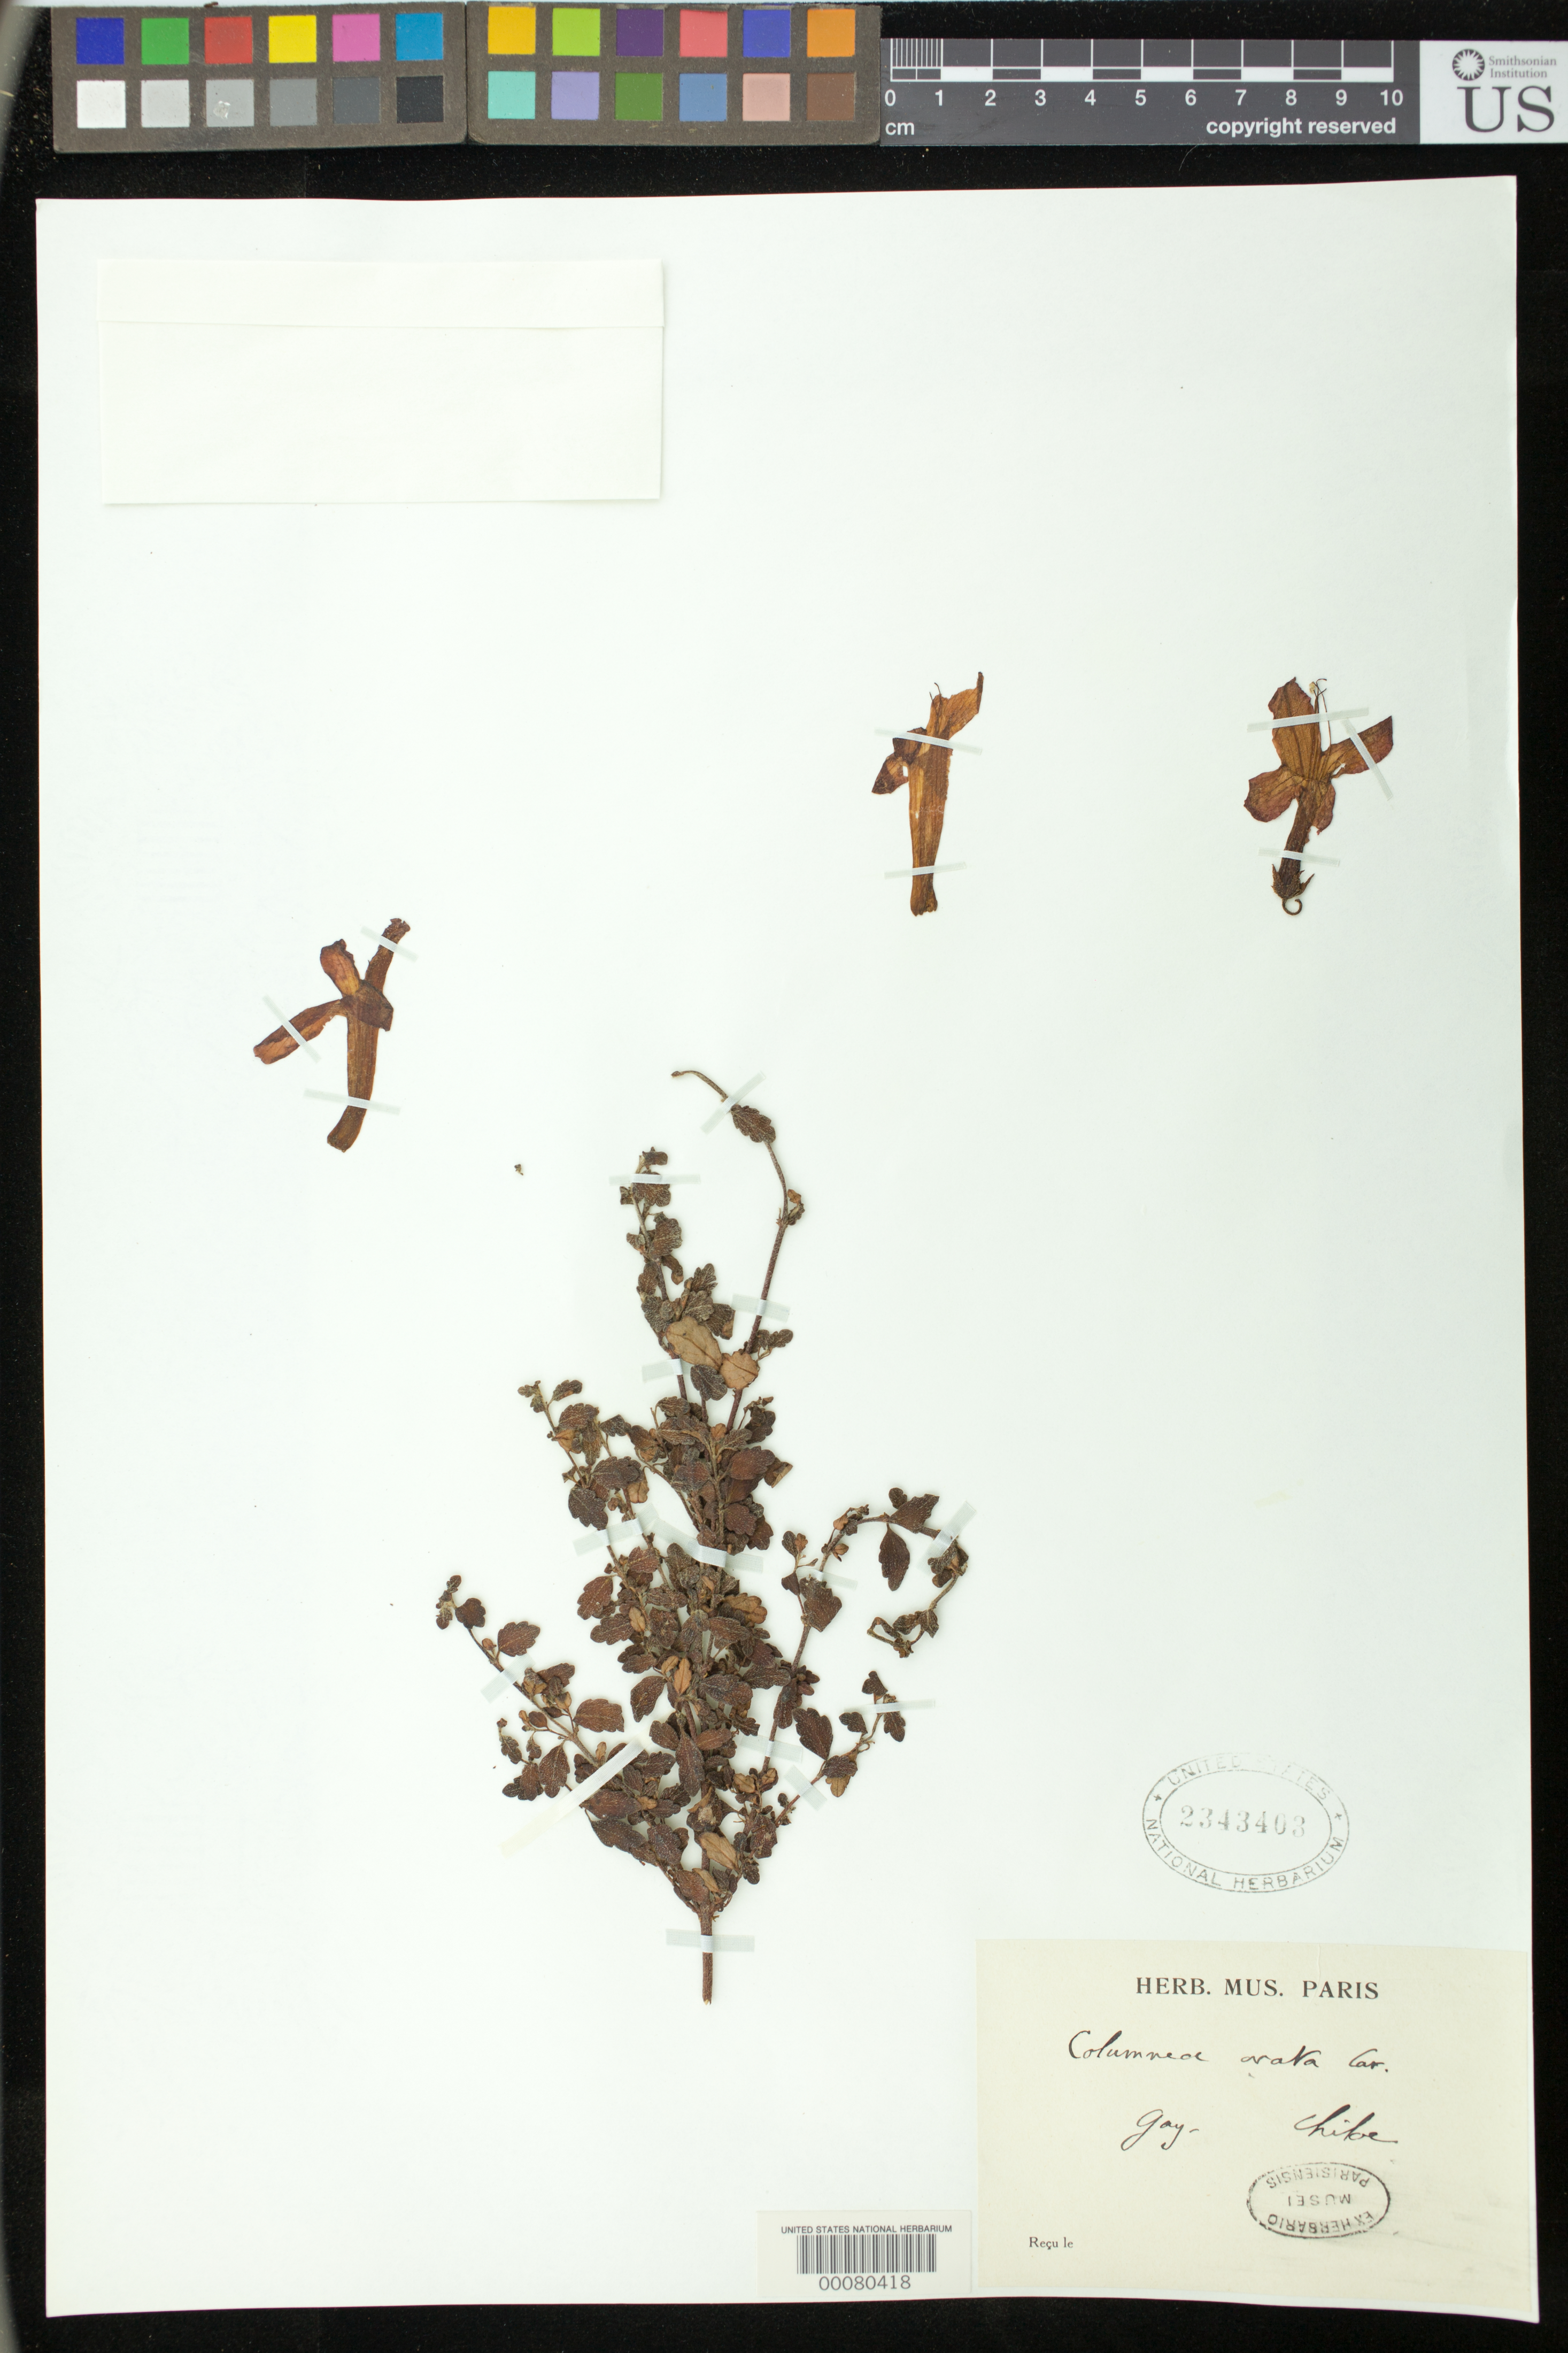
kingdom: Plantae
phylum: Tracheophyta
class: Magnoliopsida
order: Lamiales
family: Gesneriaceae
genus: Asteranthera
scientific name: Asteranthera ovata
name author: (Cav.) Hanst.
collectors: C. Gay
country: Chile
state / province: Los Lagos (X)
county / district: Chiloé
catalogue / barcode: US 2343403